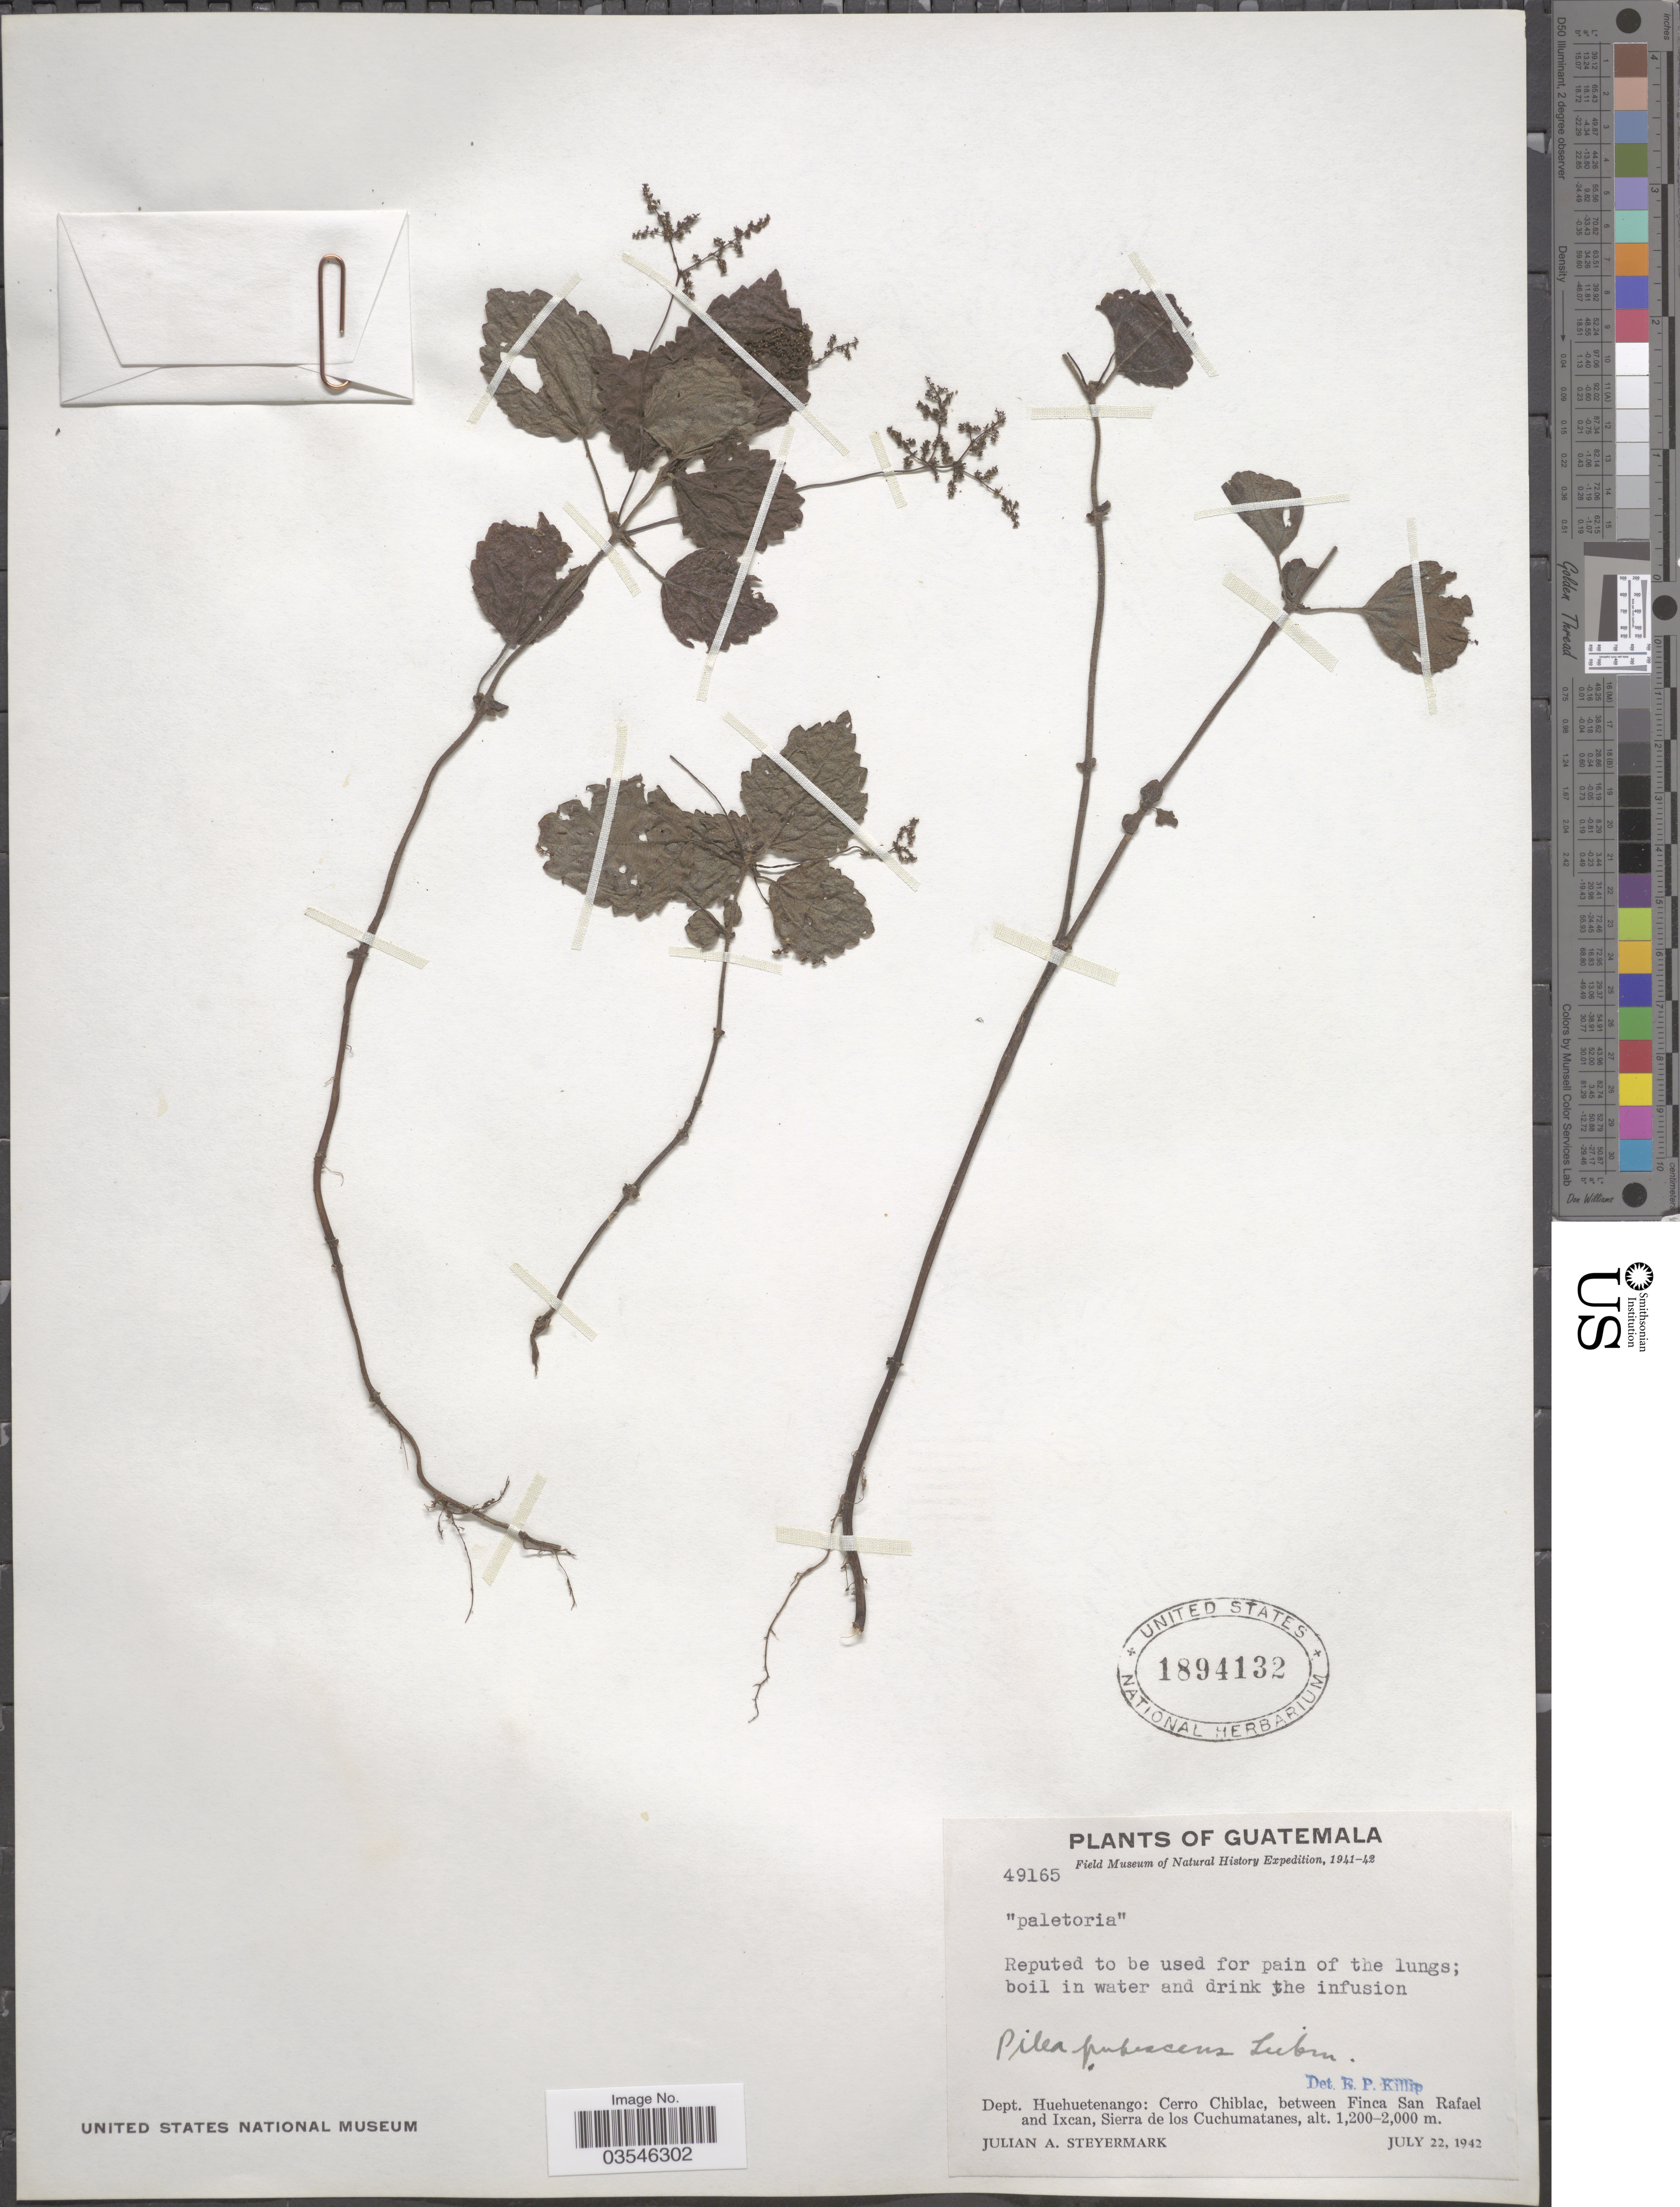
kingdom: Plantae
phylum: Tracheophyta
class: Magnoliopsida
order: Rosales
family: Urticaceae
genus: Pilea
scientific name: Pilea pubescens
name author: Liebm.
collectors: J. Steyermark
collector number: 49165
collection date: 1942-07-22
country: Guatemala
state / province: Huehuetenango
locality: Dept. Huehuetenango: Cerro Chiblac, between Finca San Rafael and Ixcan, Sierra de los Cuchumatanes.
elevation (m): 1200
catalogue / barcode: US 1894132